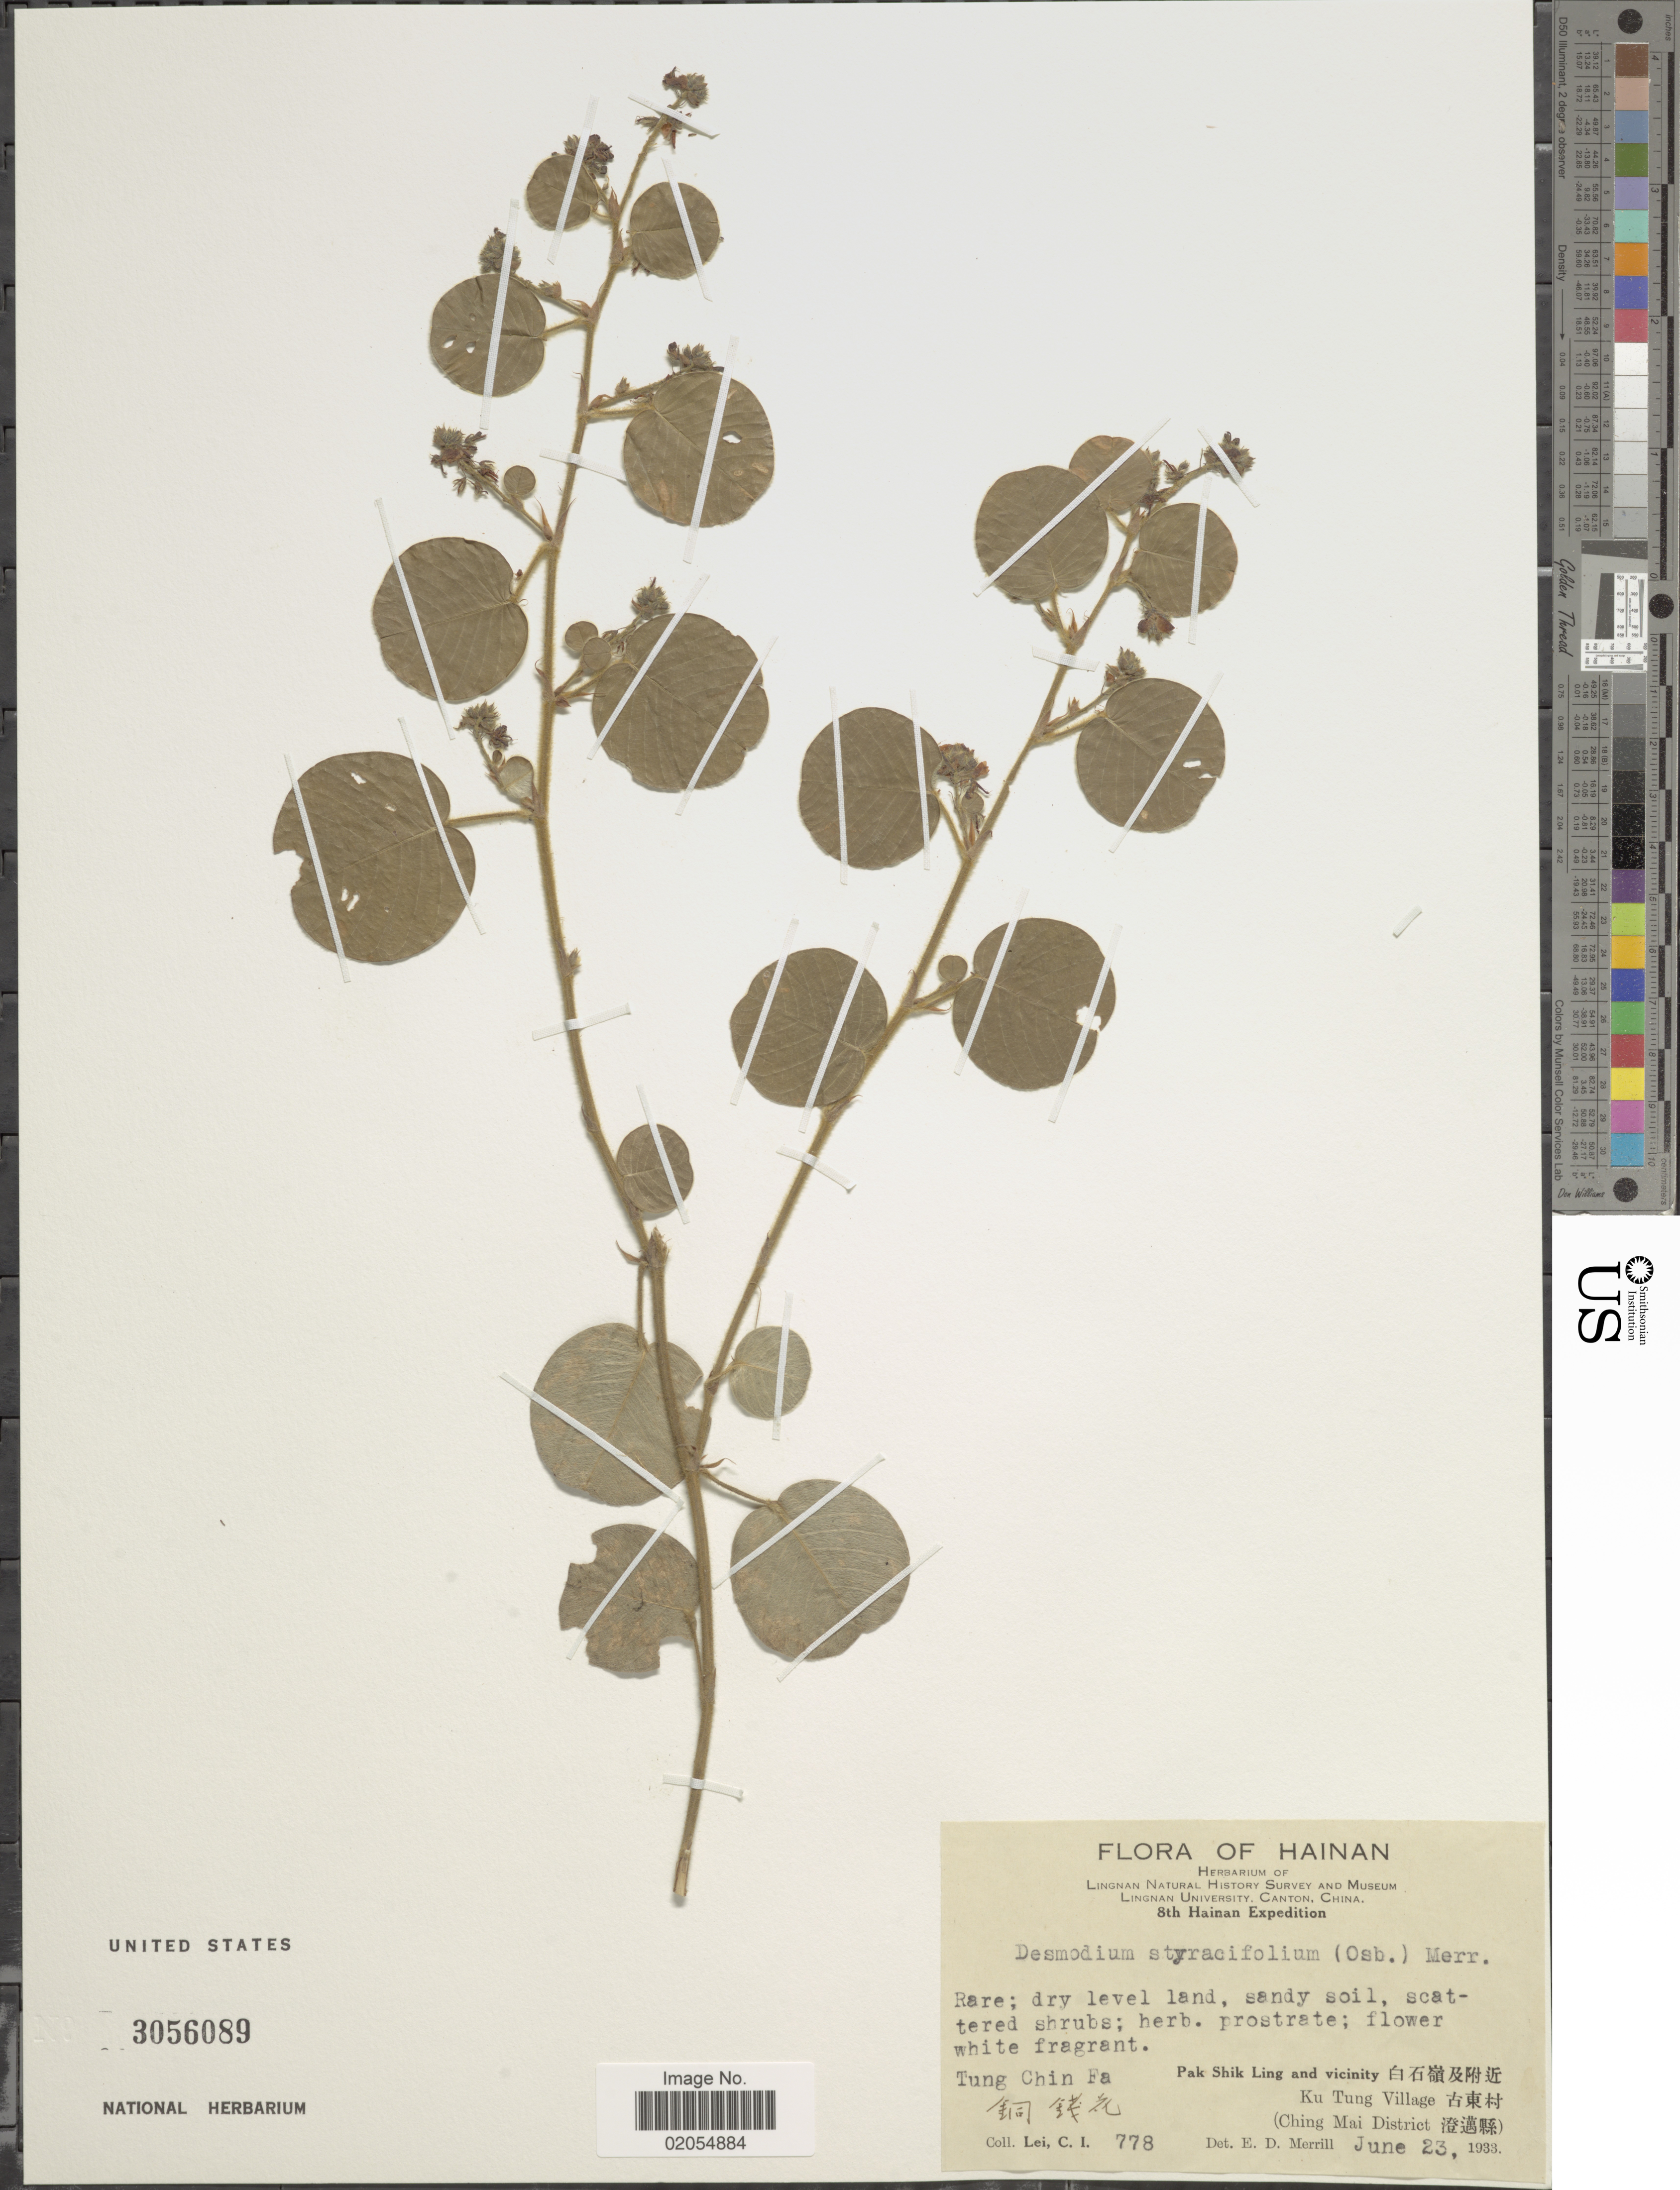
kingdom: Plantae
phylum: Tracheophyta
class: Magnoliopsida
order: Fabales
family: Fabaceae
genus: Grona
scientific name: Grona styracifolia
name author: (Osbeck) H. Ohashi & K. Ohashi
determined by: Strong, Mark T., (BOT), Smithsonian Institution - National Museum of Natural History (UNITED STATES)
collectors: C. I. Lei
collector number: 778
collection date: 1933-06-23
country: China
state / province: Hainan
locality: Tung Chin Fa, Pak Shik Ling and vicinity, KuTung Village (Ching Mai District)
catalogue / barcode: US 3056089